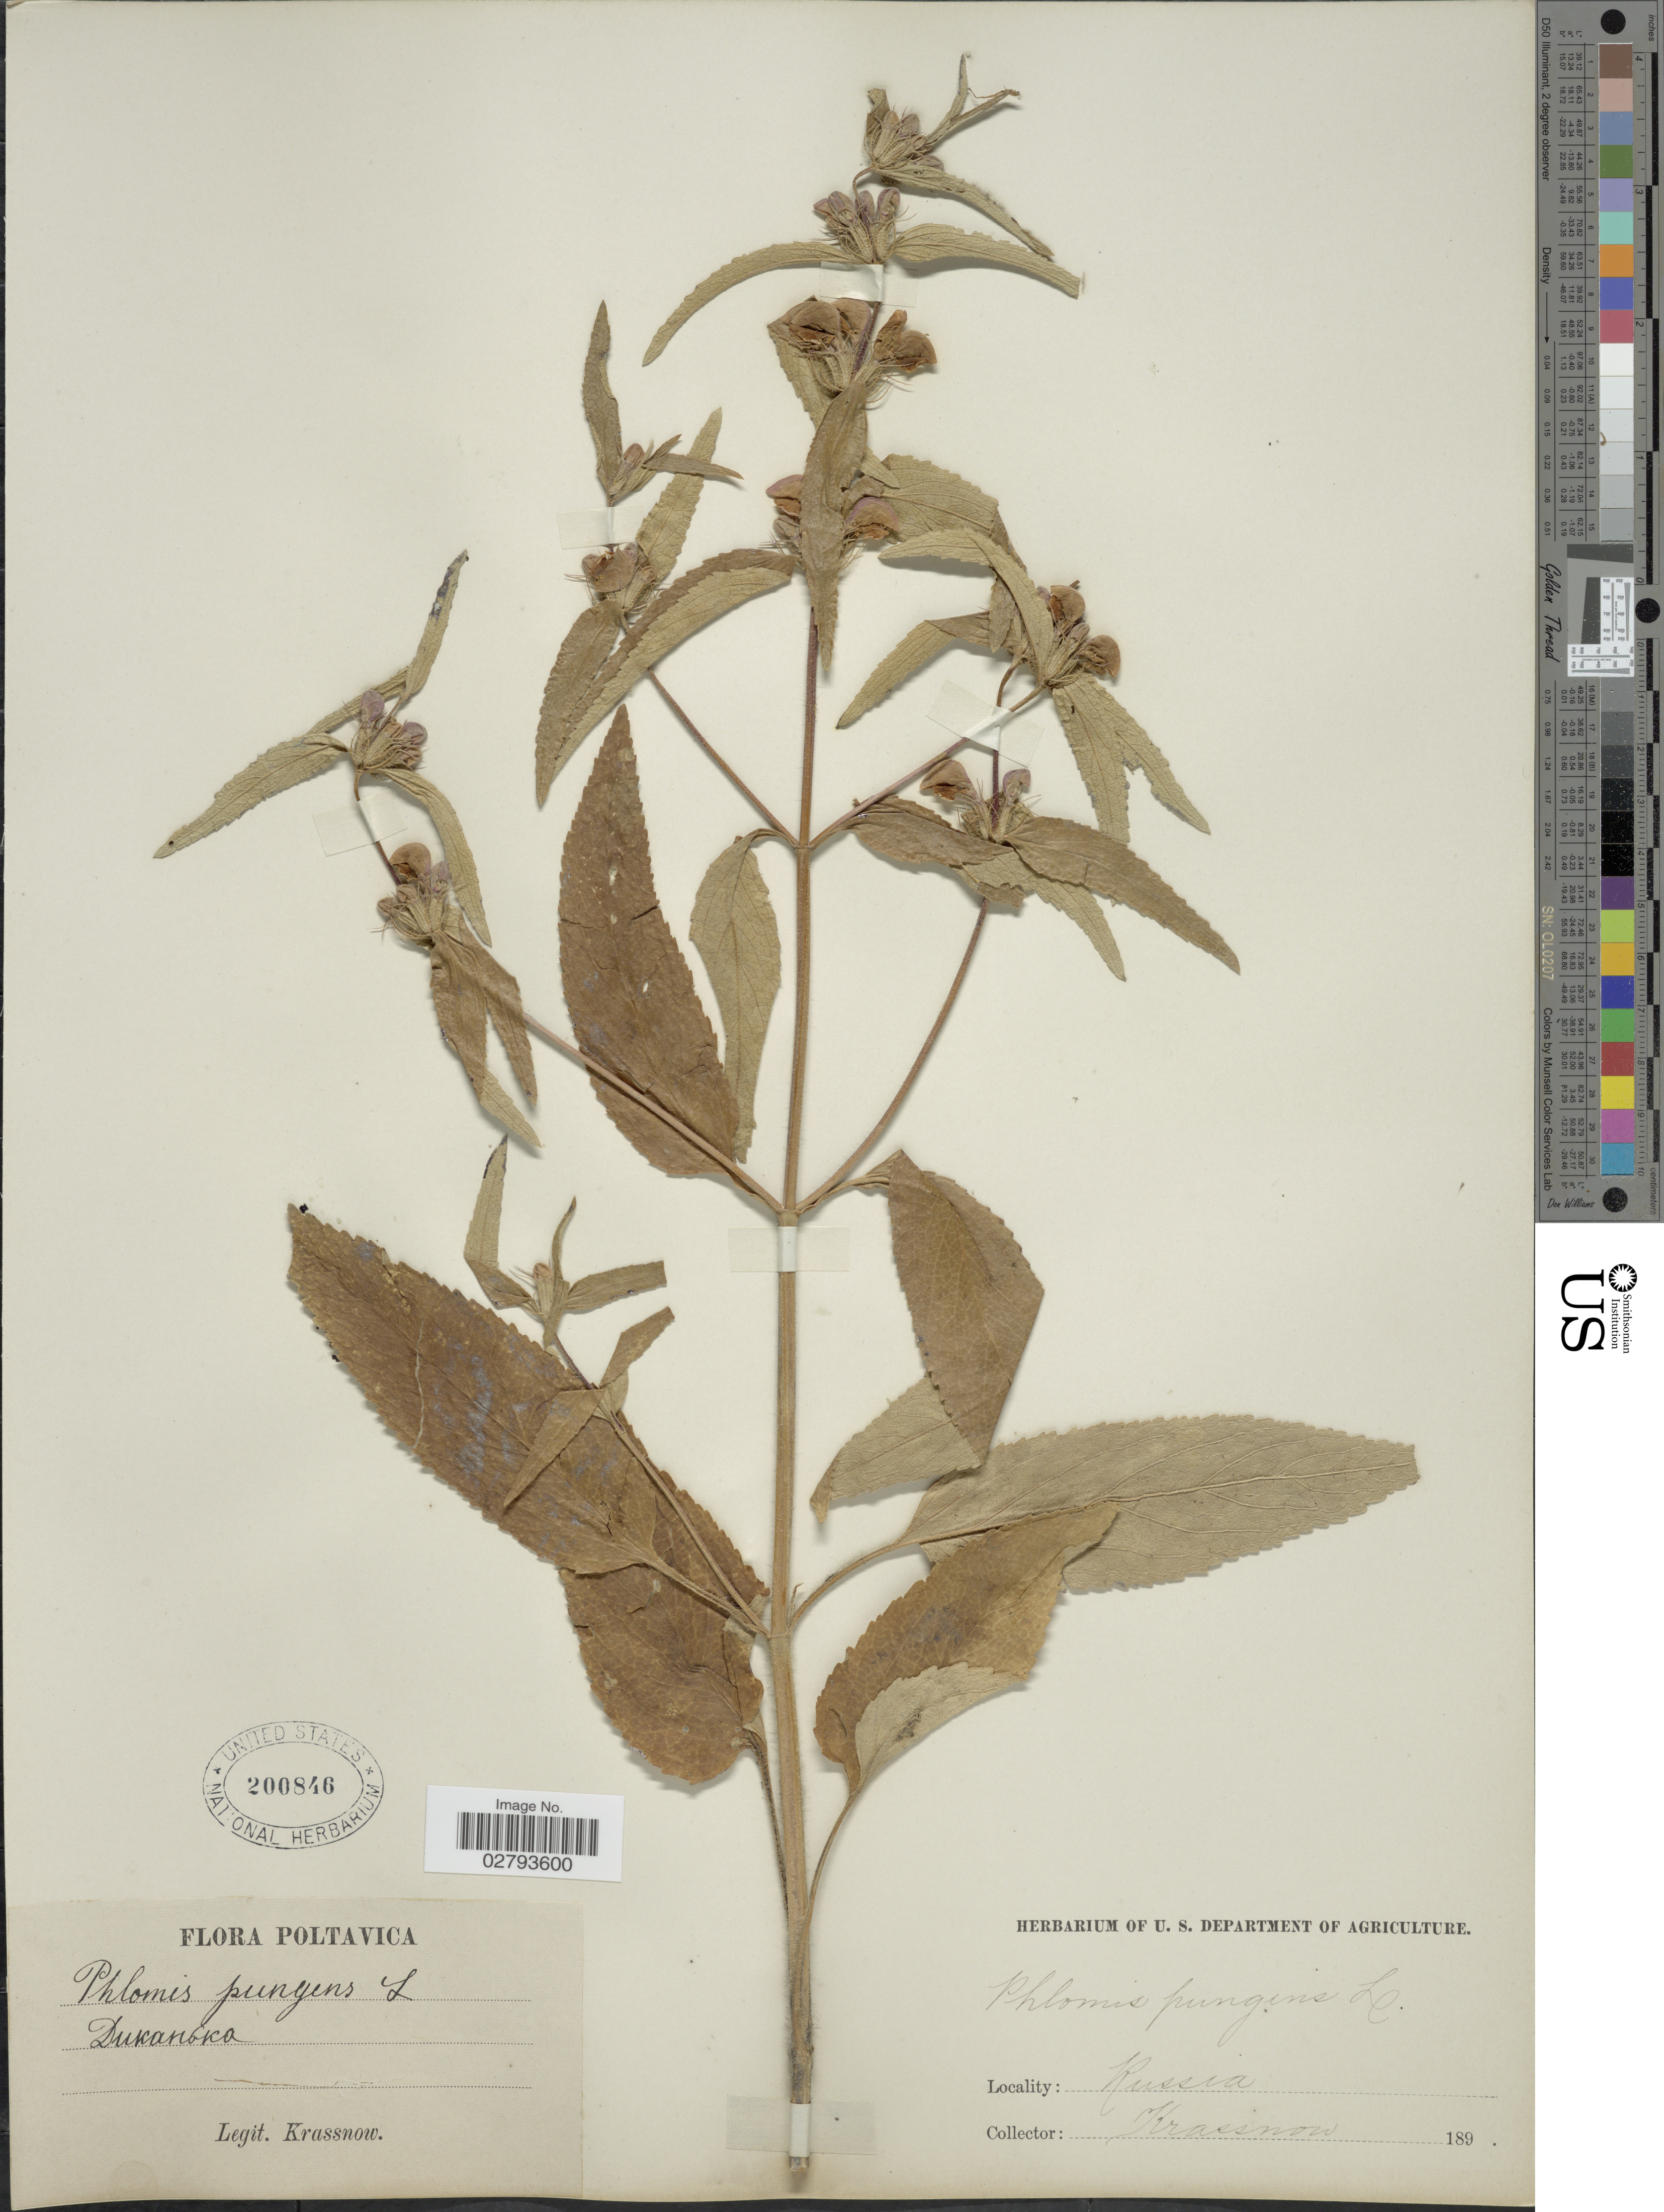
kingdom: Plantae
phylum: Tracheophyta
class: Magnoliopsida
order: Lamiales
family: Lamiaceae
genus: Phlomis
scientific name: Phlomis herba-venti subsp. pungens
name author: Maire ex DeFilipps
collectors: -. Krassnow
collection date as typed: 189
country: Ukraine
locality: Poltavica. X.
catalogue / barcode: US 200846